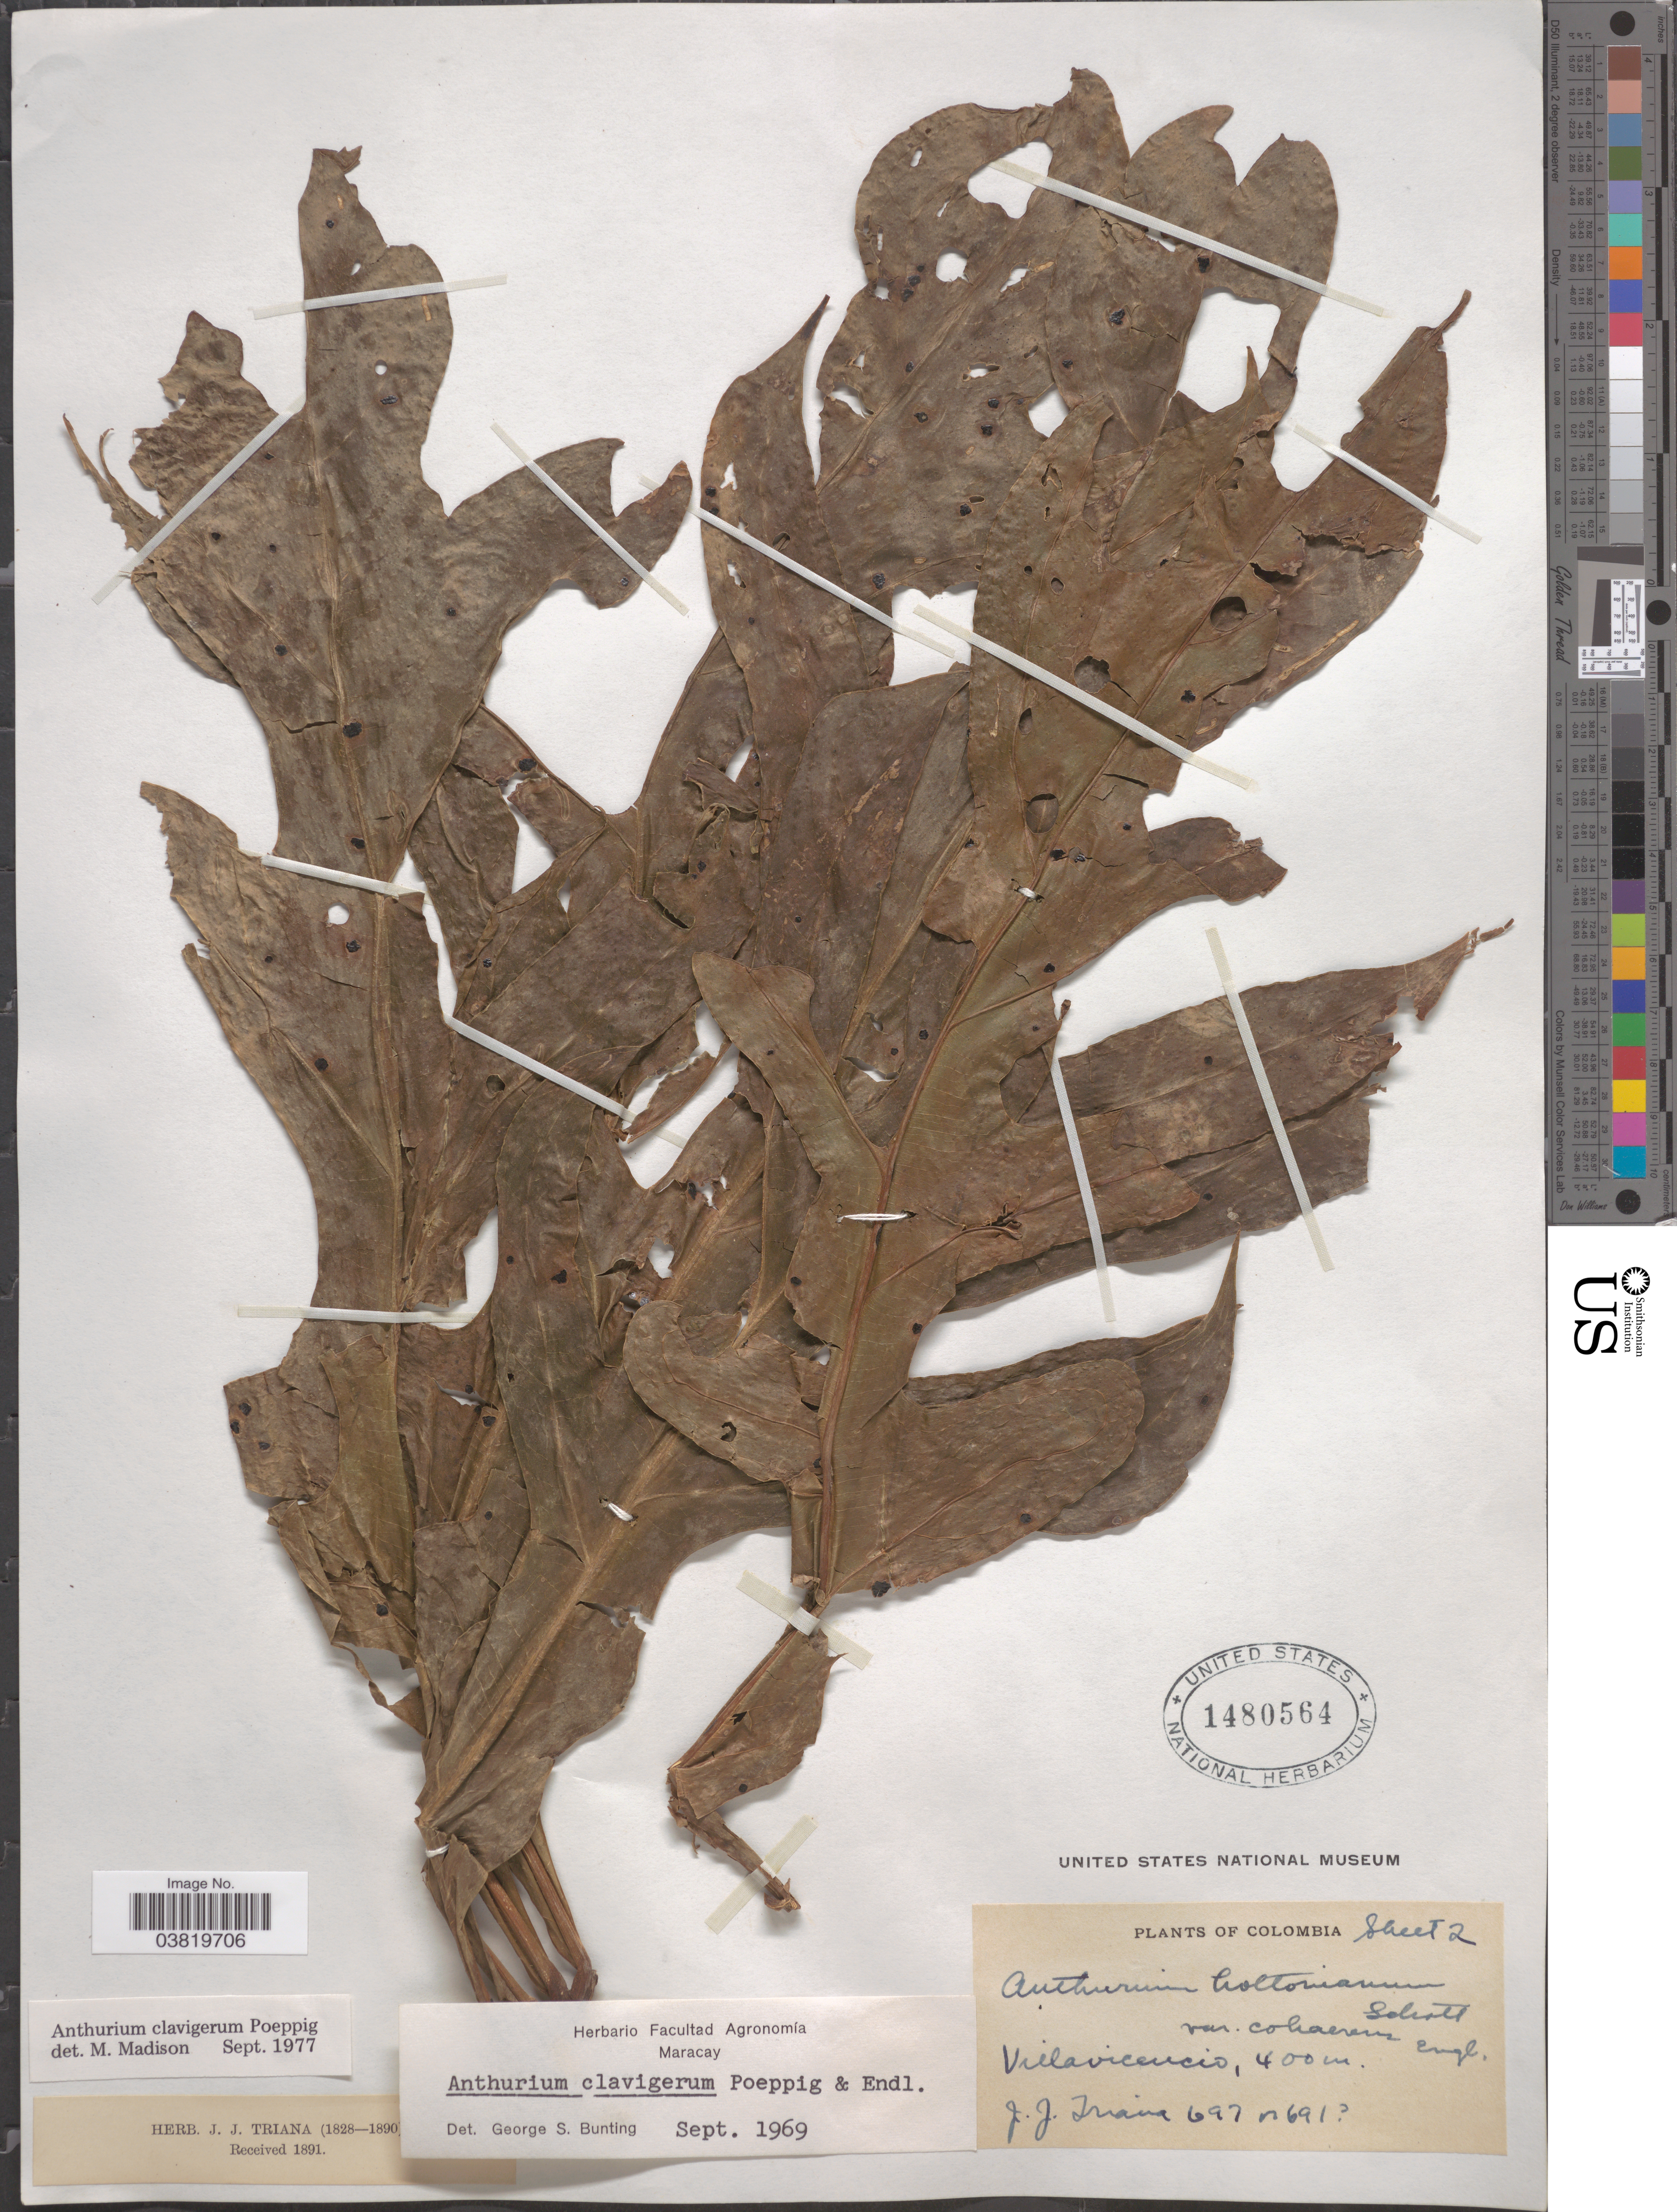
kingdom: Plantae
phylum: Tracheophyta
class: Liliopsida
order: Alismatales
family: Araceae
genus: Anthurium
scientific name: Anthurium clavigerum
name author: Poepp. & Endl.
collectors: J. J. Triana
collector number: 697/691?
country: Colombia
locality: Villavicencio.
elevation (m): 400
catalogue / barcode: US 1480564